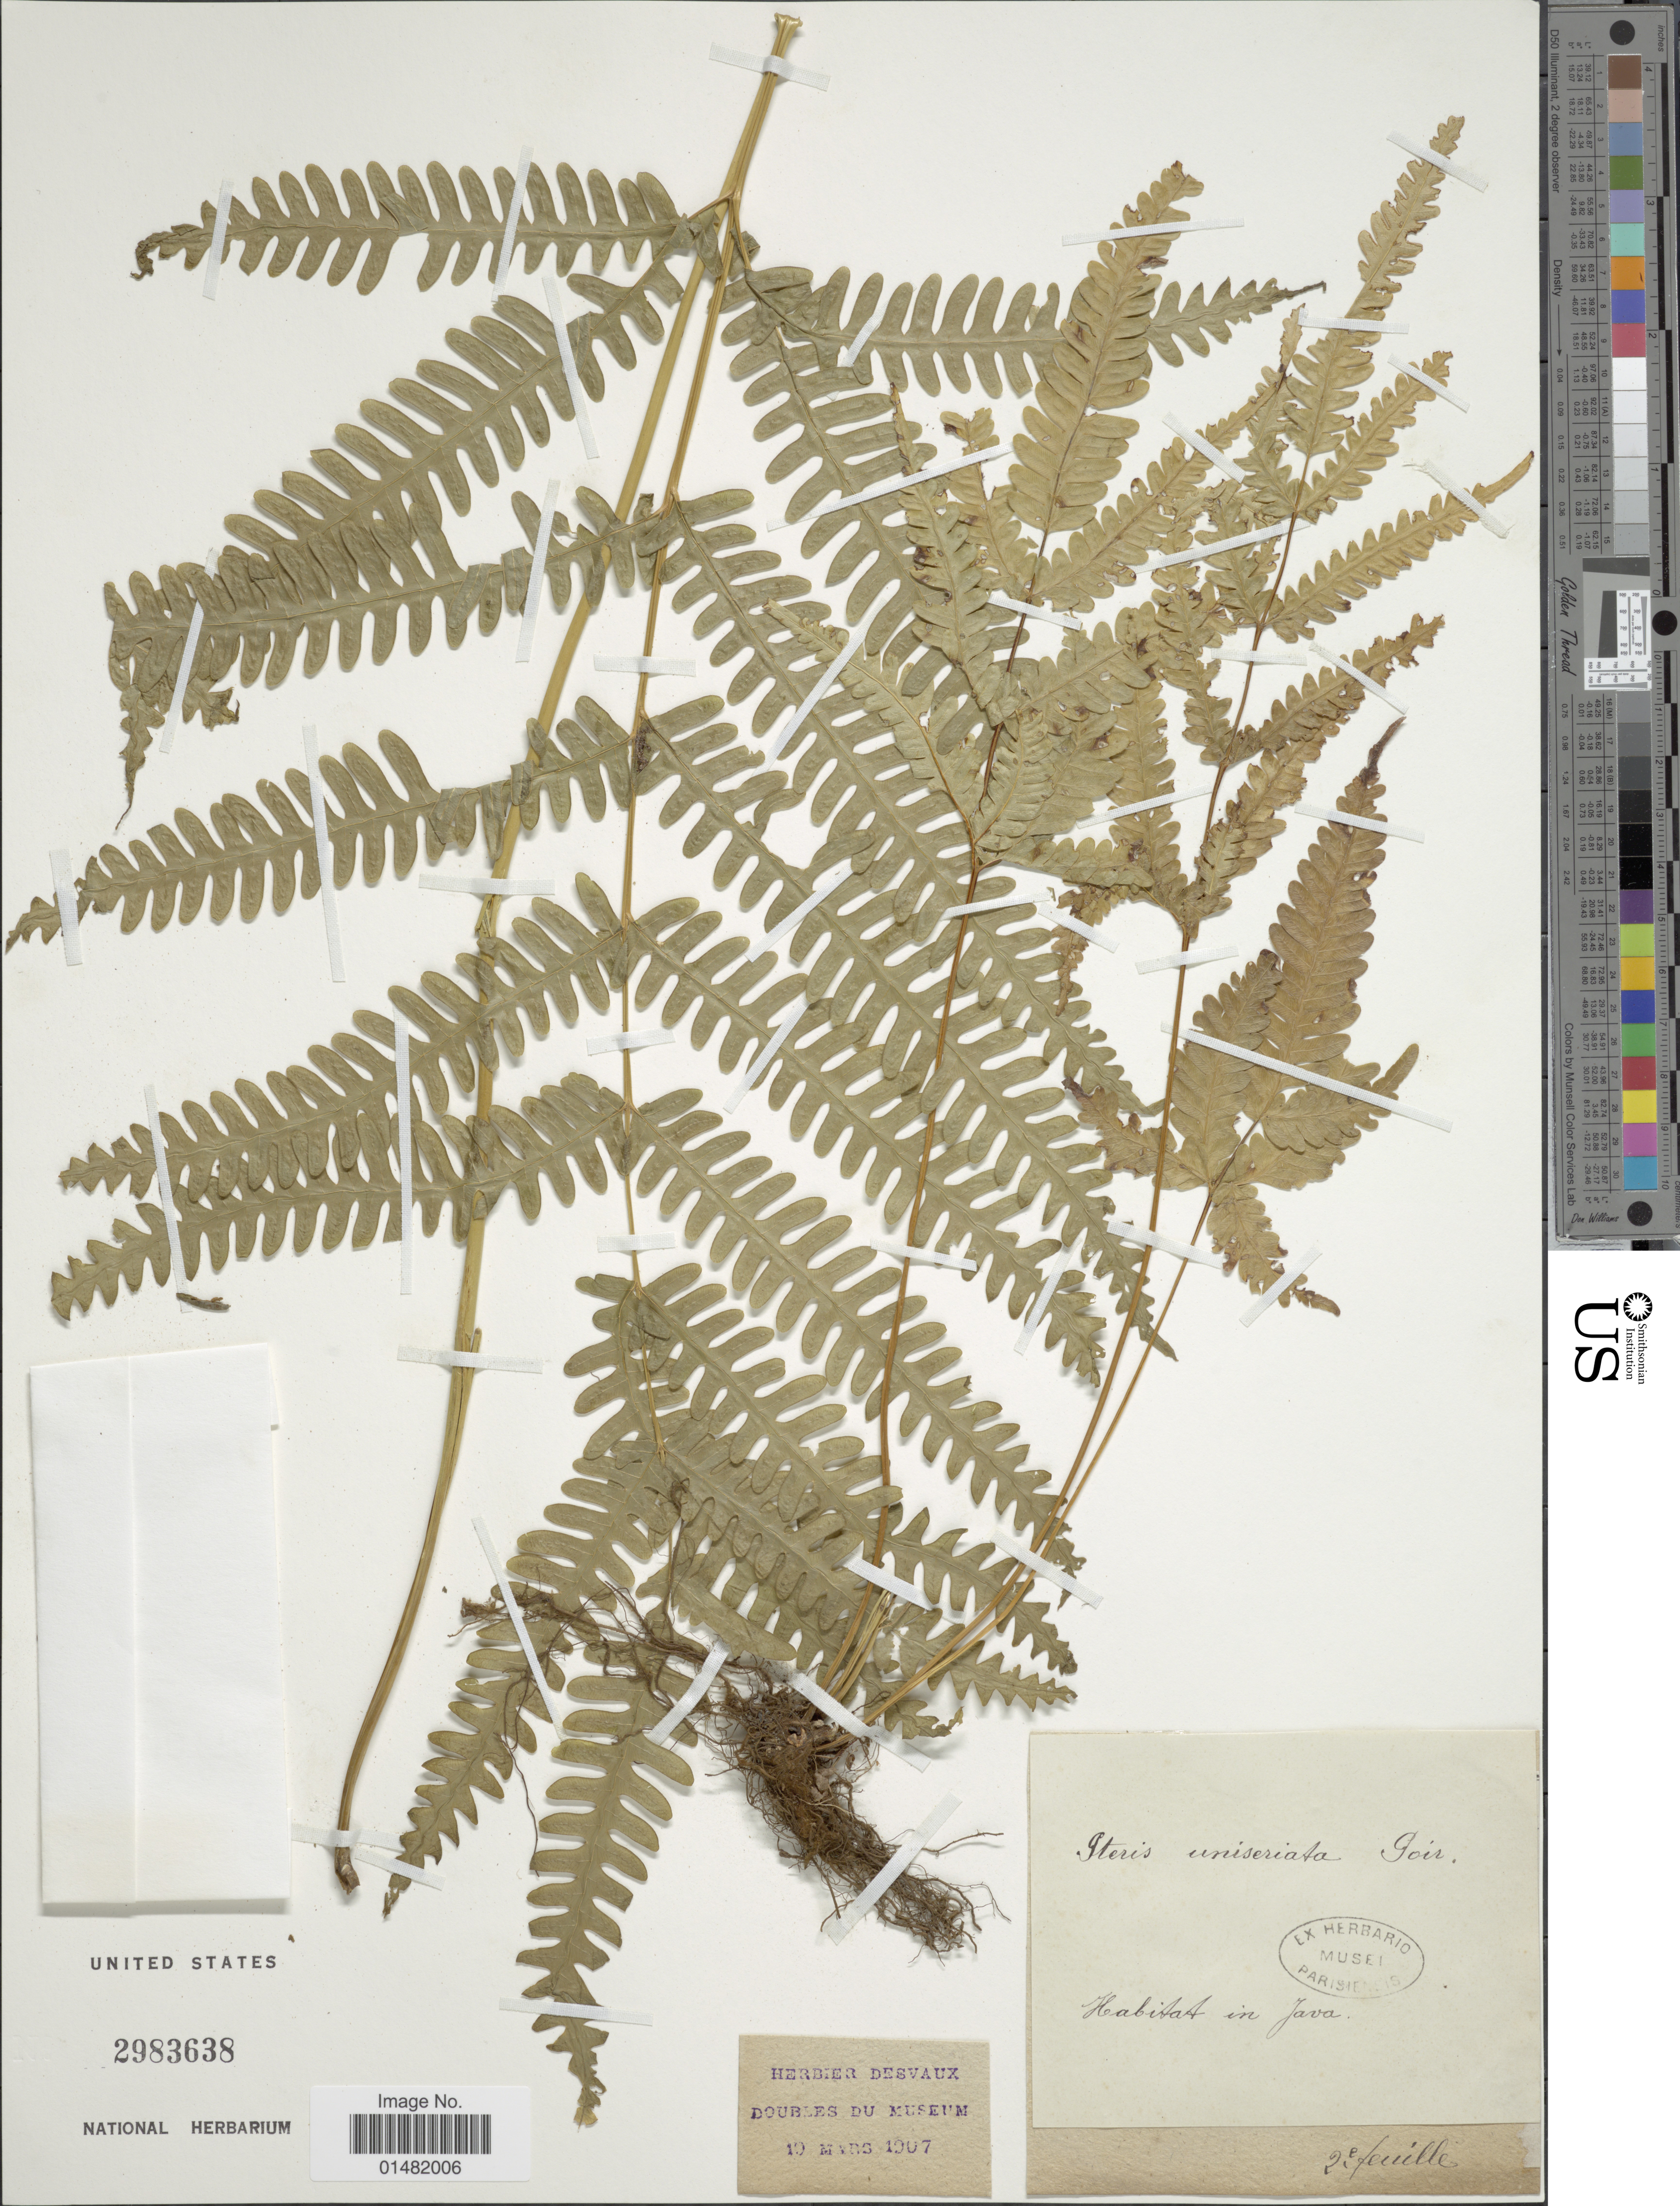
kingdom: Plantae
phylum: Tracheophyta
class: Polypodiopsida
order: Polypodiales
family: Pteridaceae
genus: Pteris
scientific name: Pteris tripartita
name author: Sw.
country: Indonesia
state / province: Java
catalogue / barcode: US 2983638